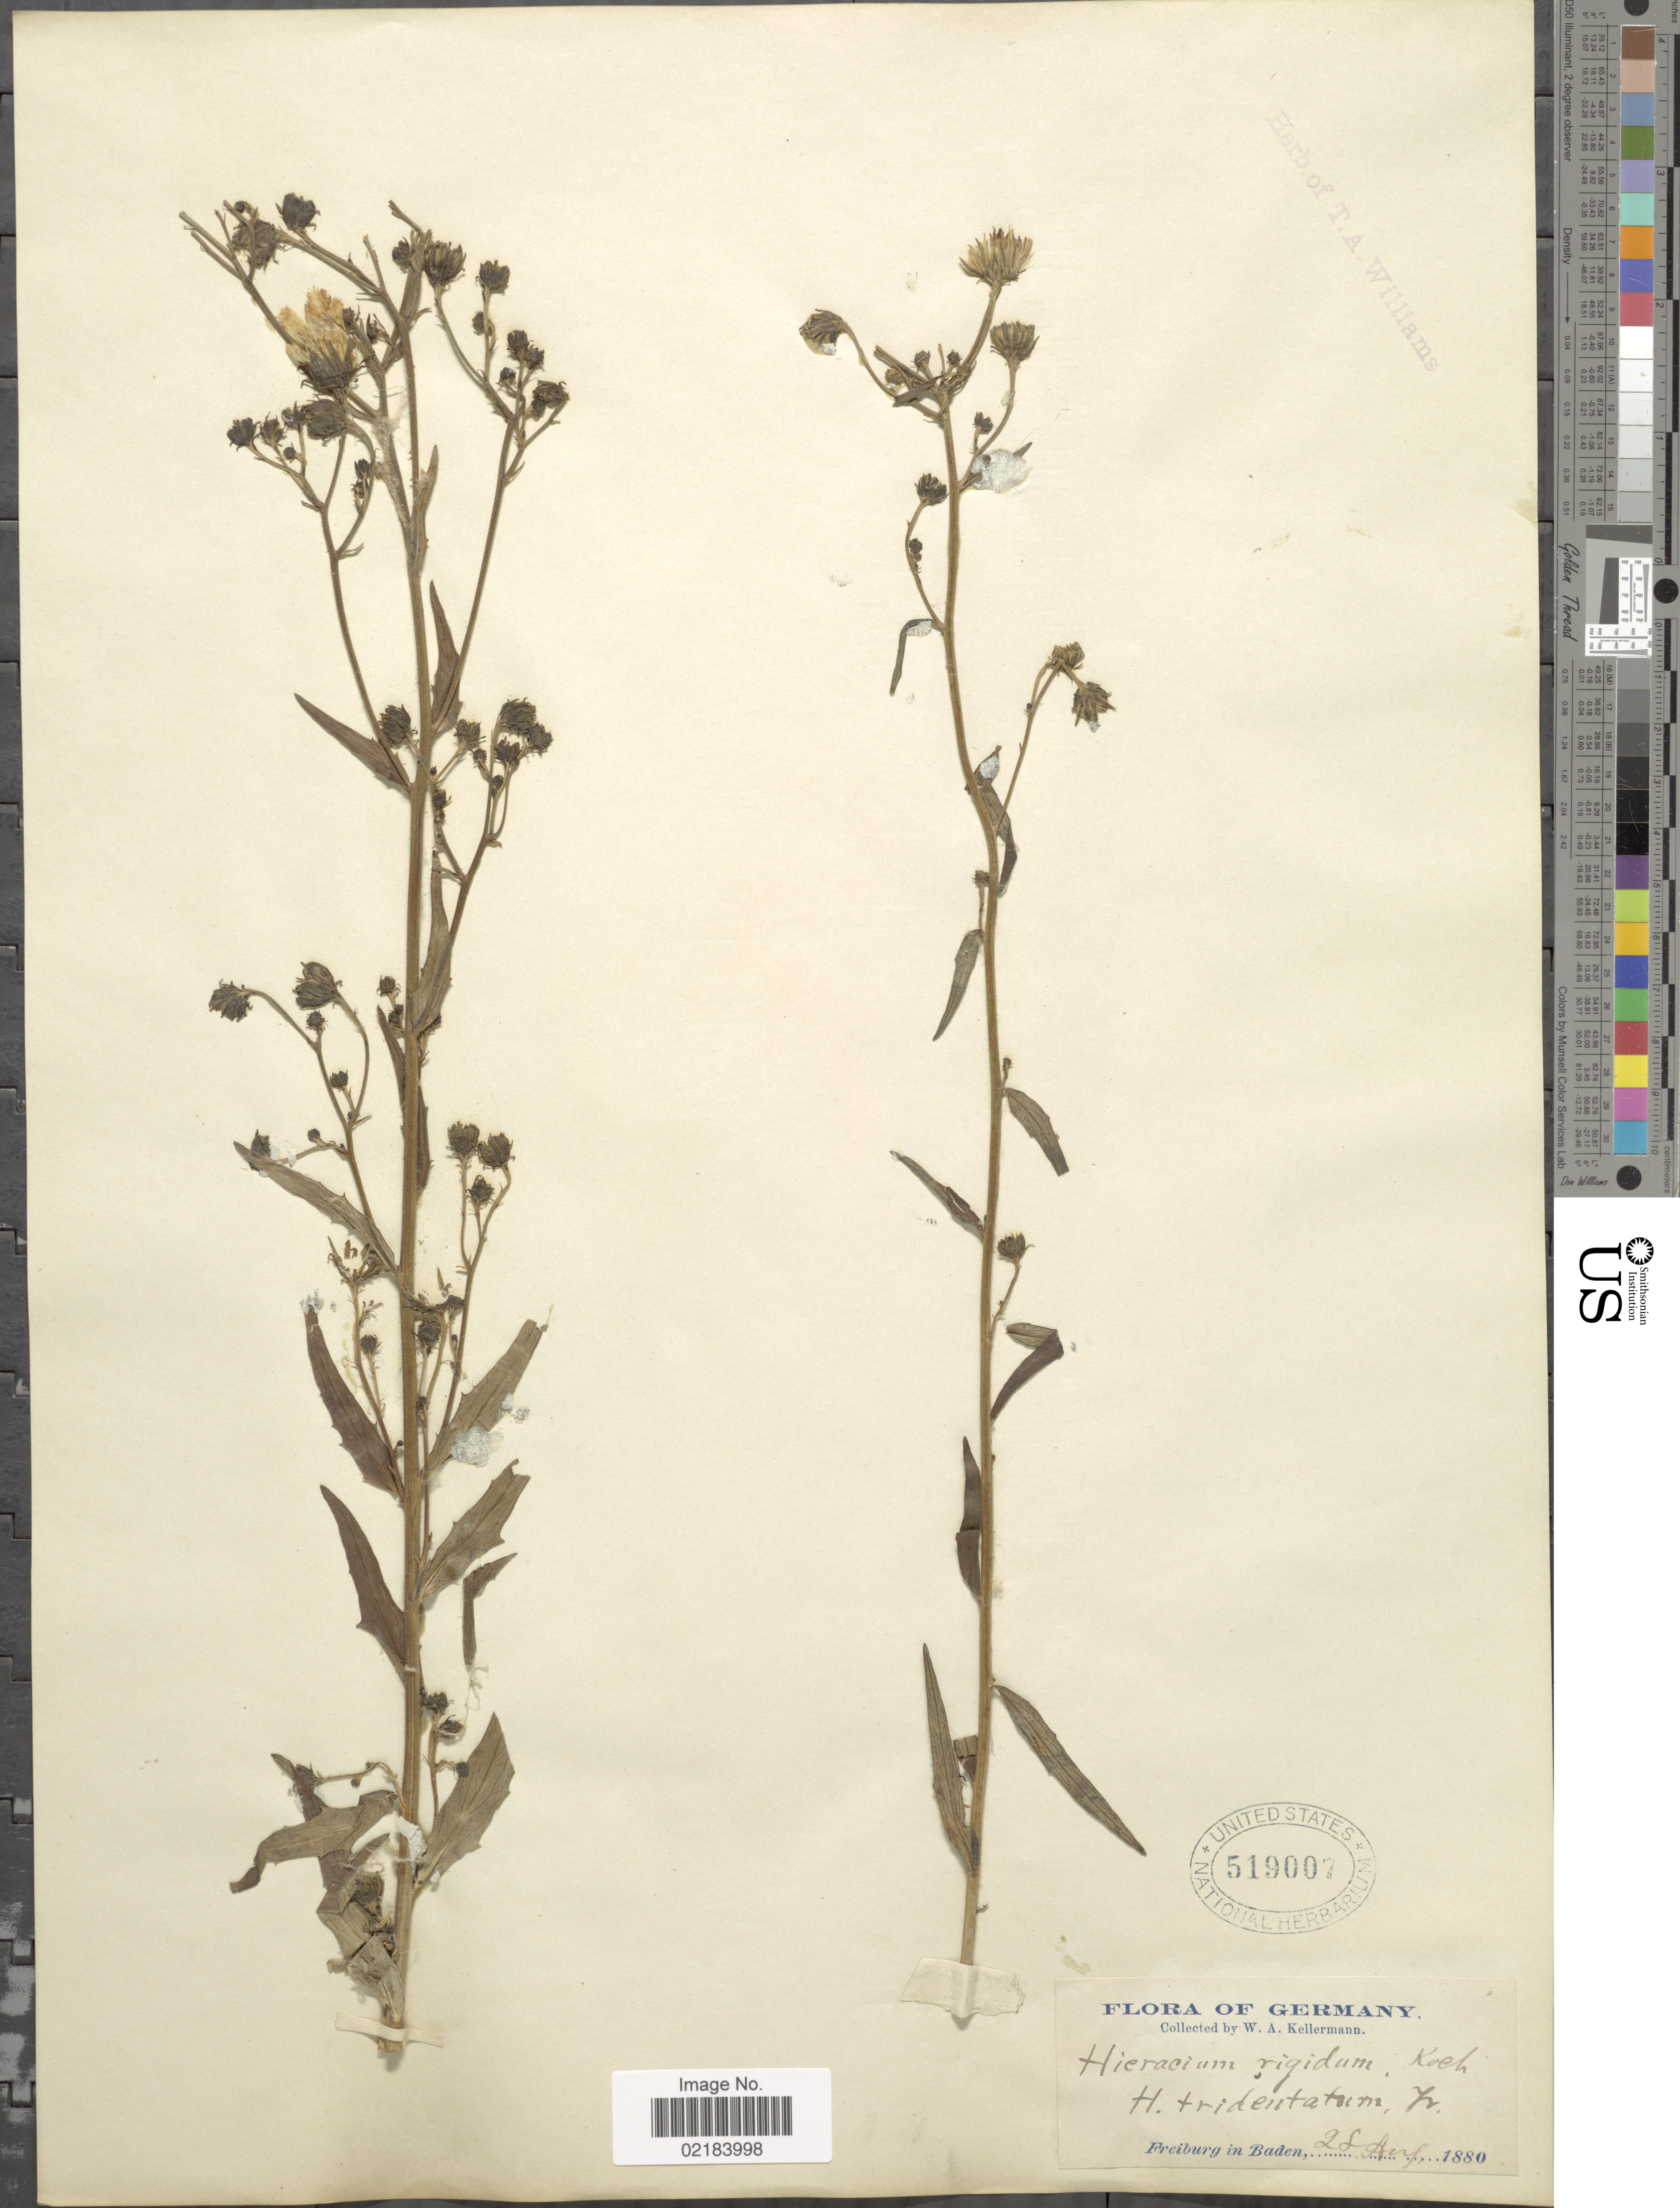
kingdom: Plantae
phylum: Tracheophyta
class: Magnoliopsida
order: Asterales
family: Asteraceae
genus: Hieracium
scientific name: Hieracium rigidum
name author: Hartm.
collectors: W. A. Kellermann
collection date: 1880-08-28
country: Germany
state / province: Baden-Württemberg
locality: Freiburg in Baden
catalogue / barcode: US 519007